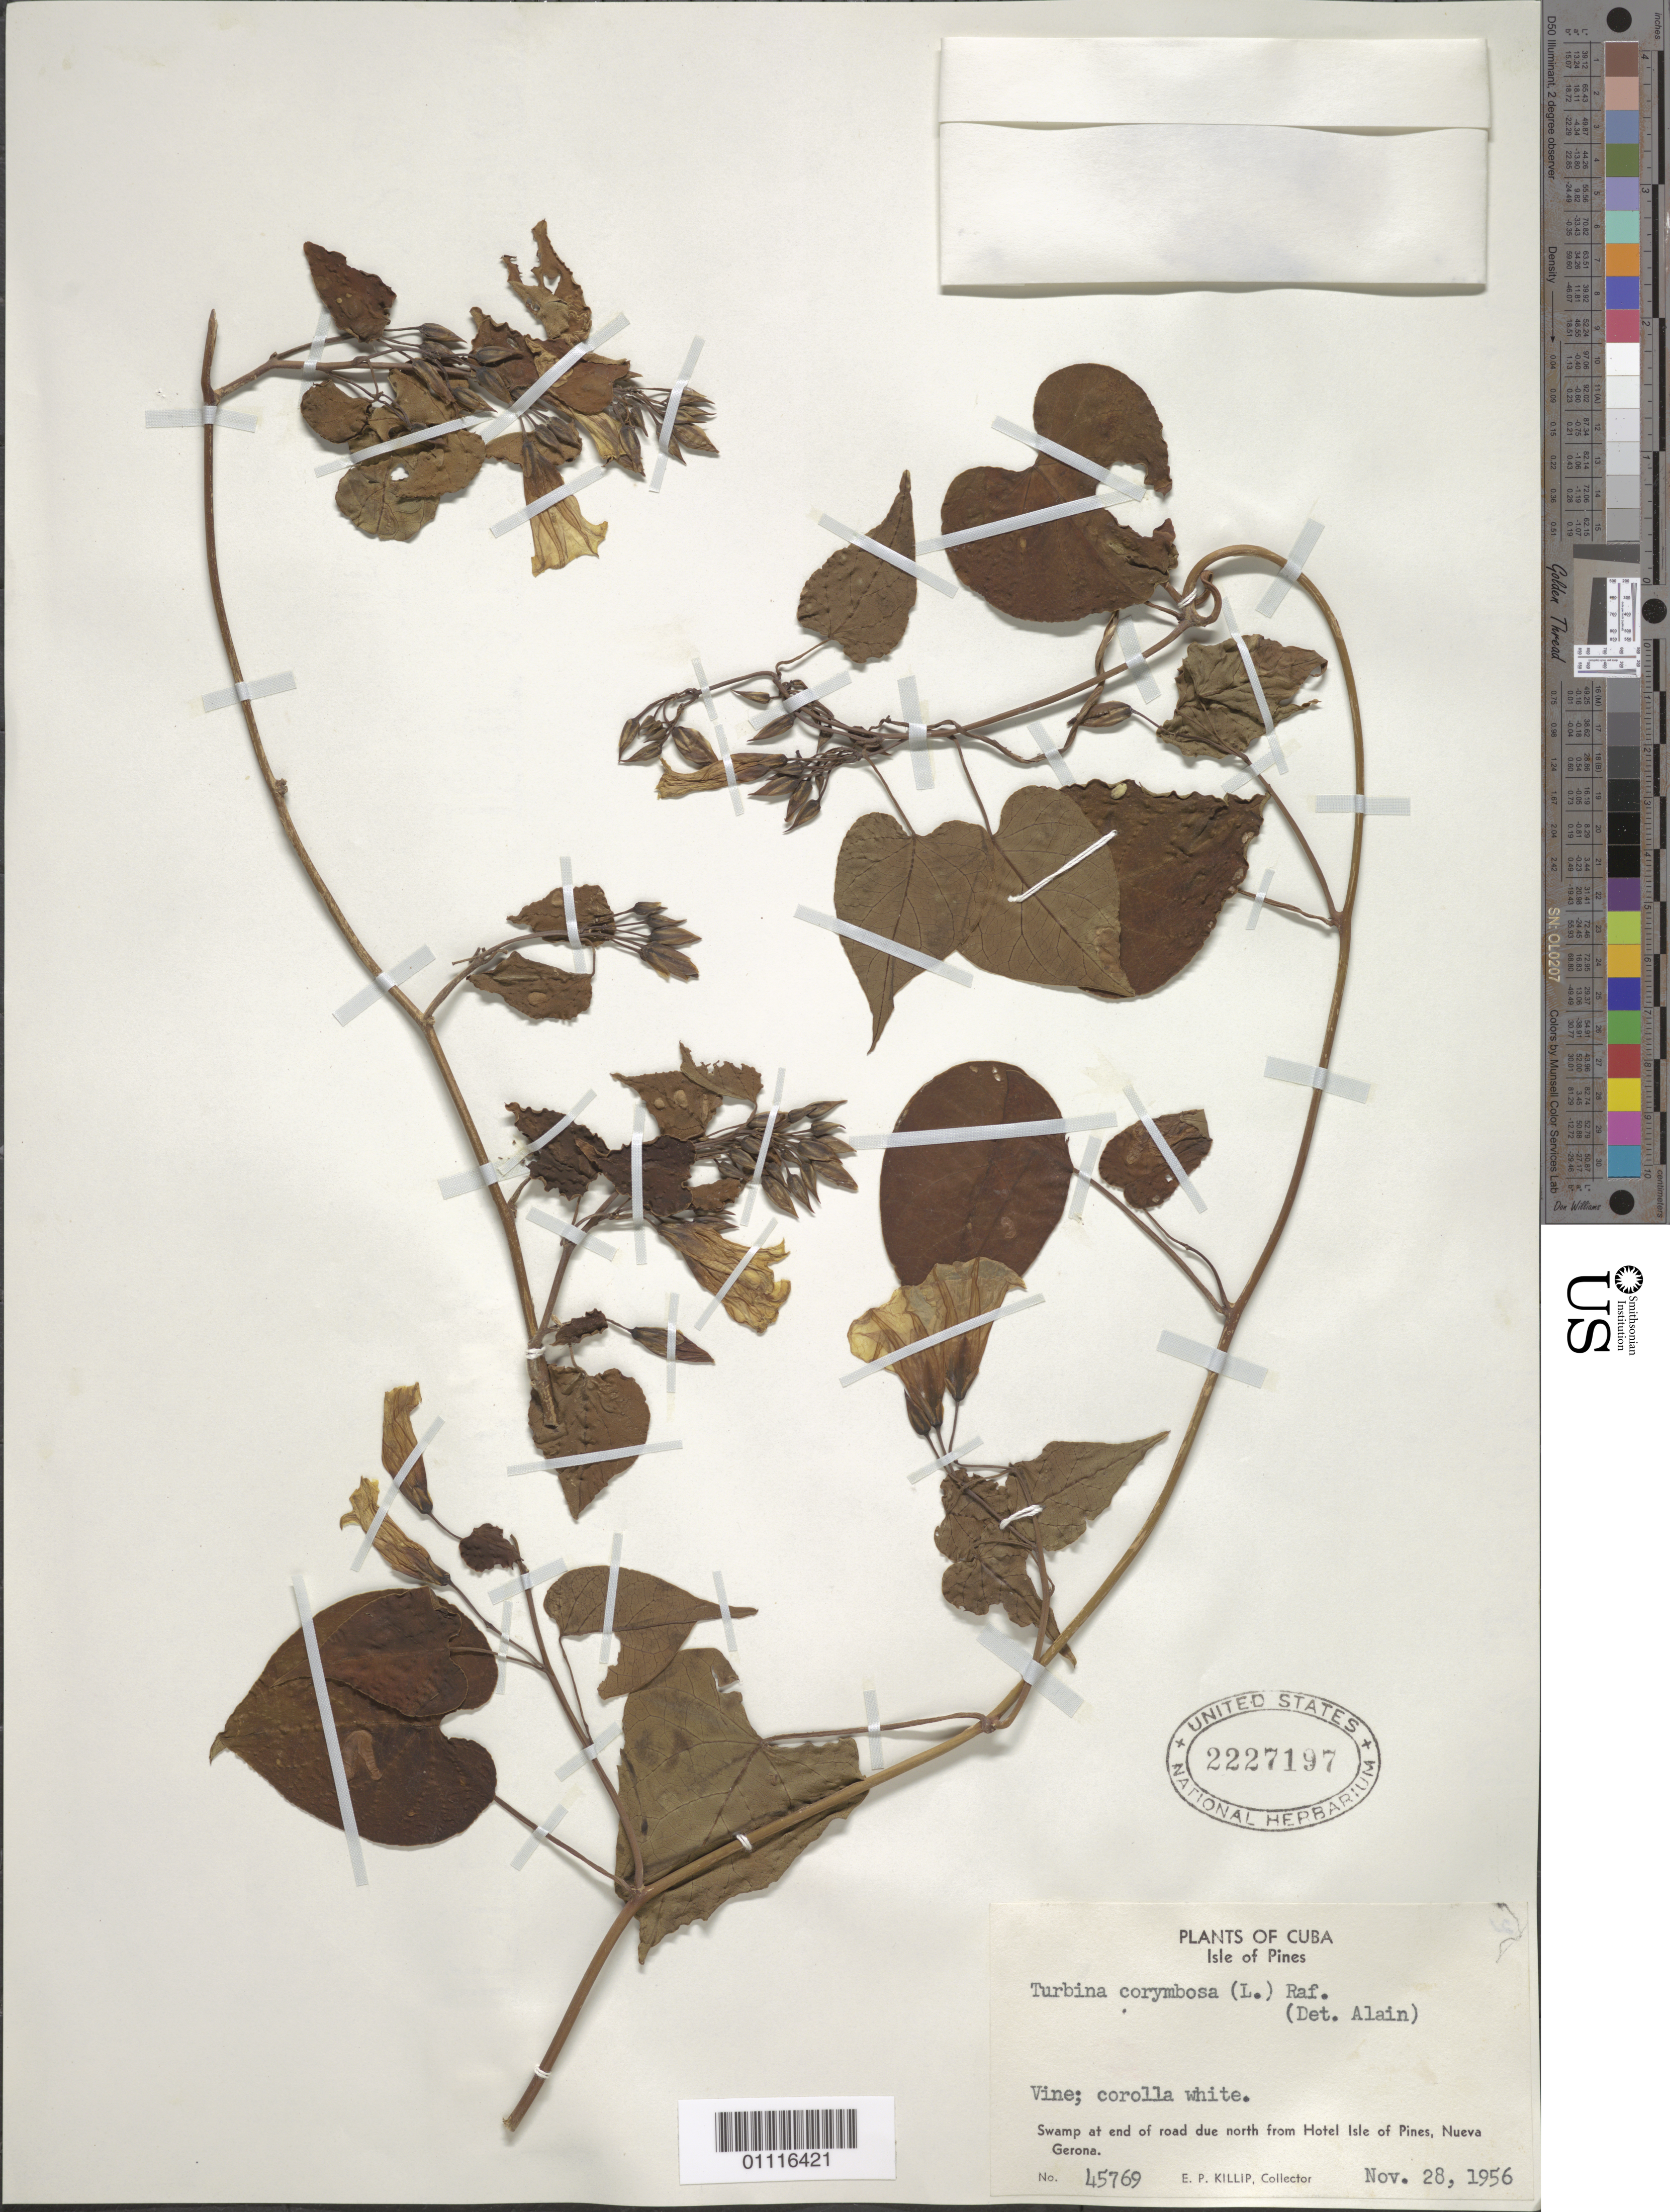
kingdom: Plantae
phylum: Tracheophyta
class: Magnoliopsida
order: Solanales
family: Convolvulaceae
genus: Turbina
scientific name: Turbina corymbosa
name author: (L.) Raf.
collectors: E. P. Killip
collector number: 45769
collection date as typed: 28 Nov 1956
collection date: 1956-11-28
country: Cuba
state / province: Isla de La Juventud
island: Isla de la Juventud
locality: Swamp at end of road due N from Hotel Isle of Pines, Nueva Gerona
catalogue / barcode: US 2227197